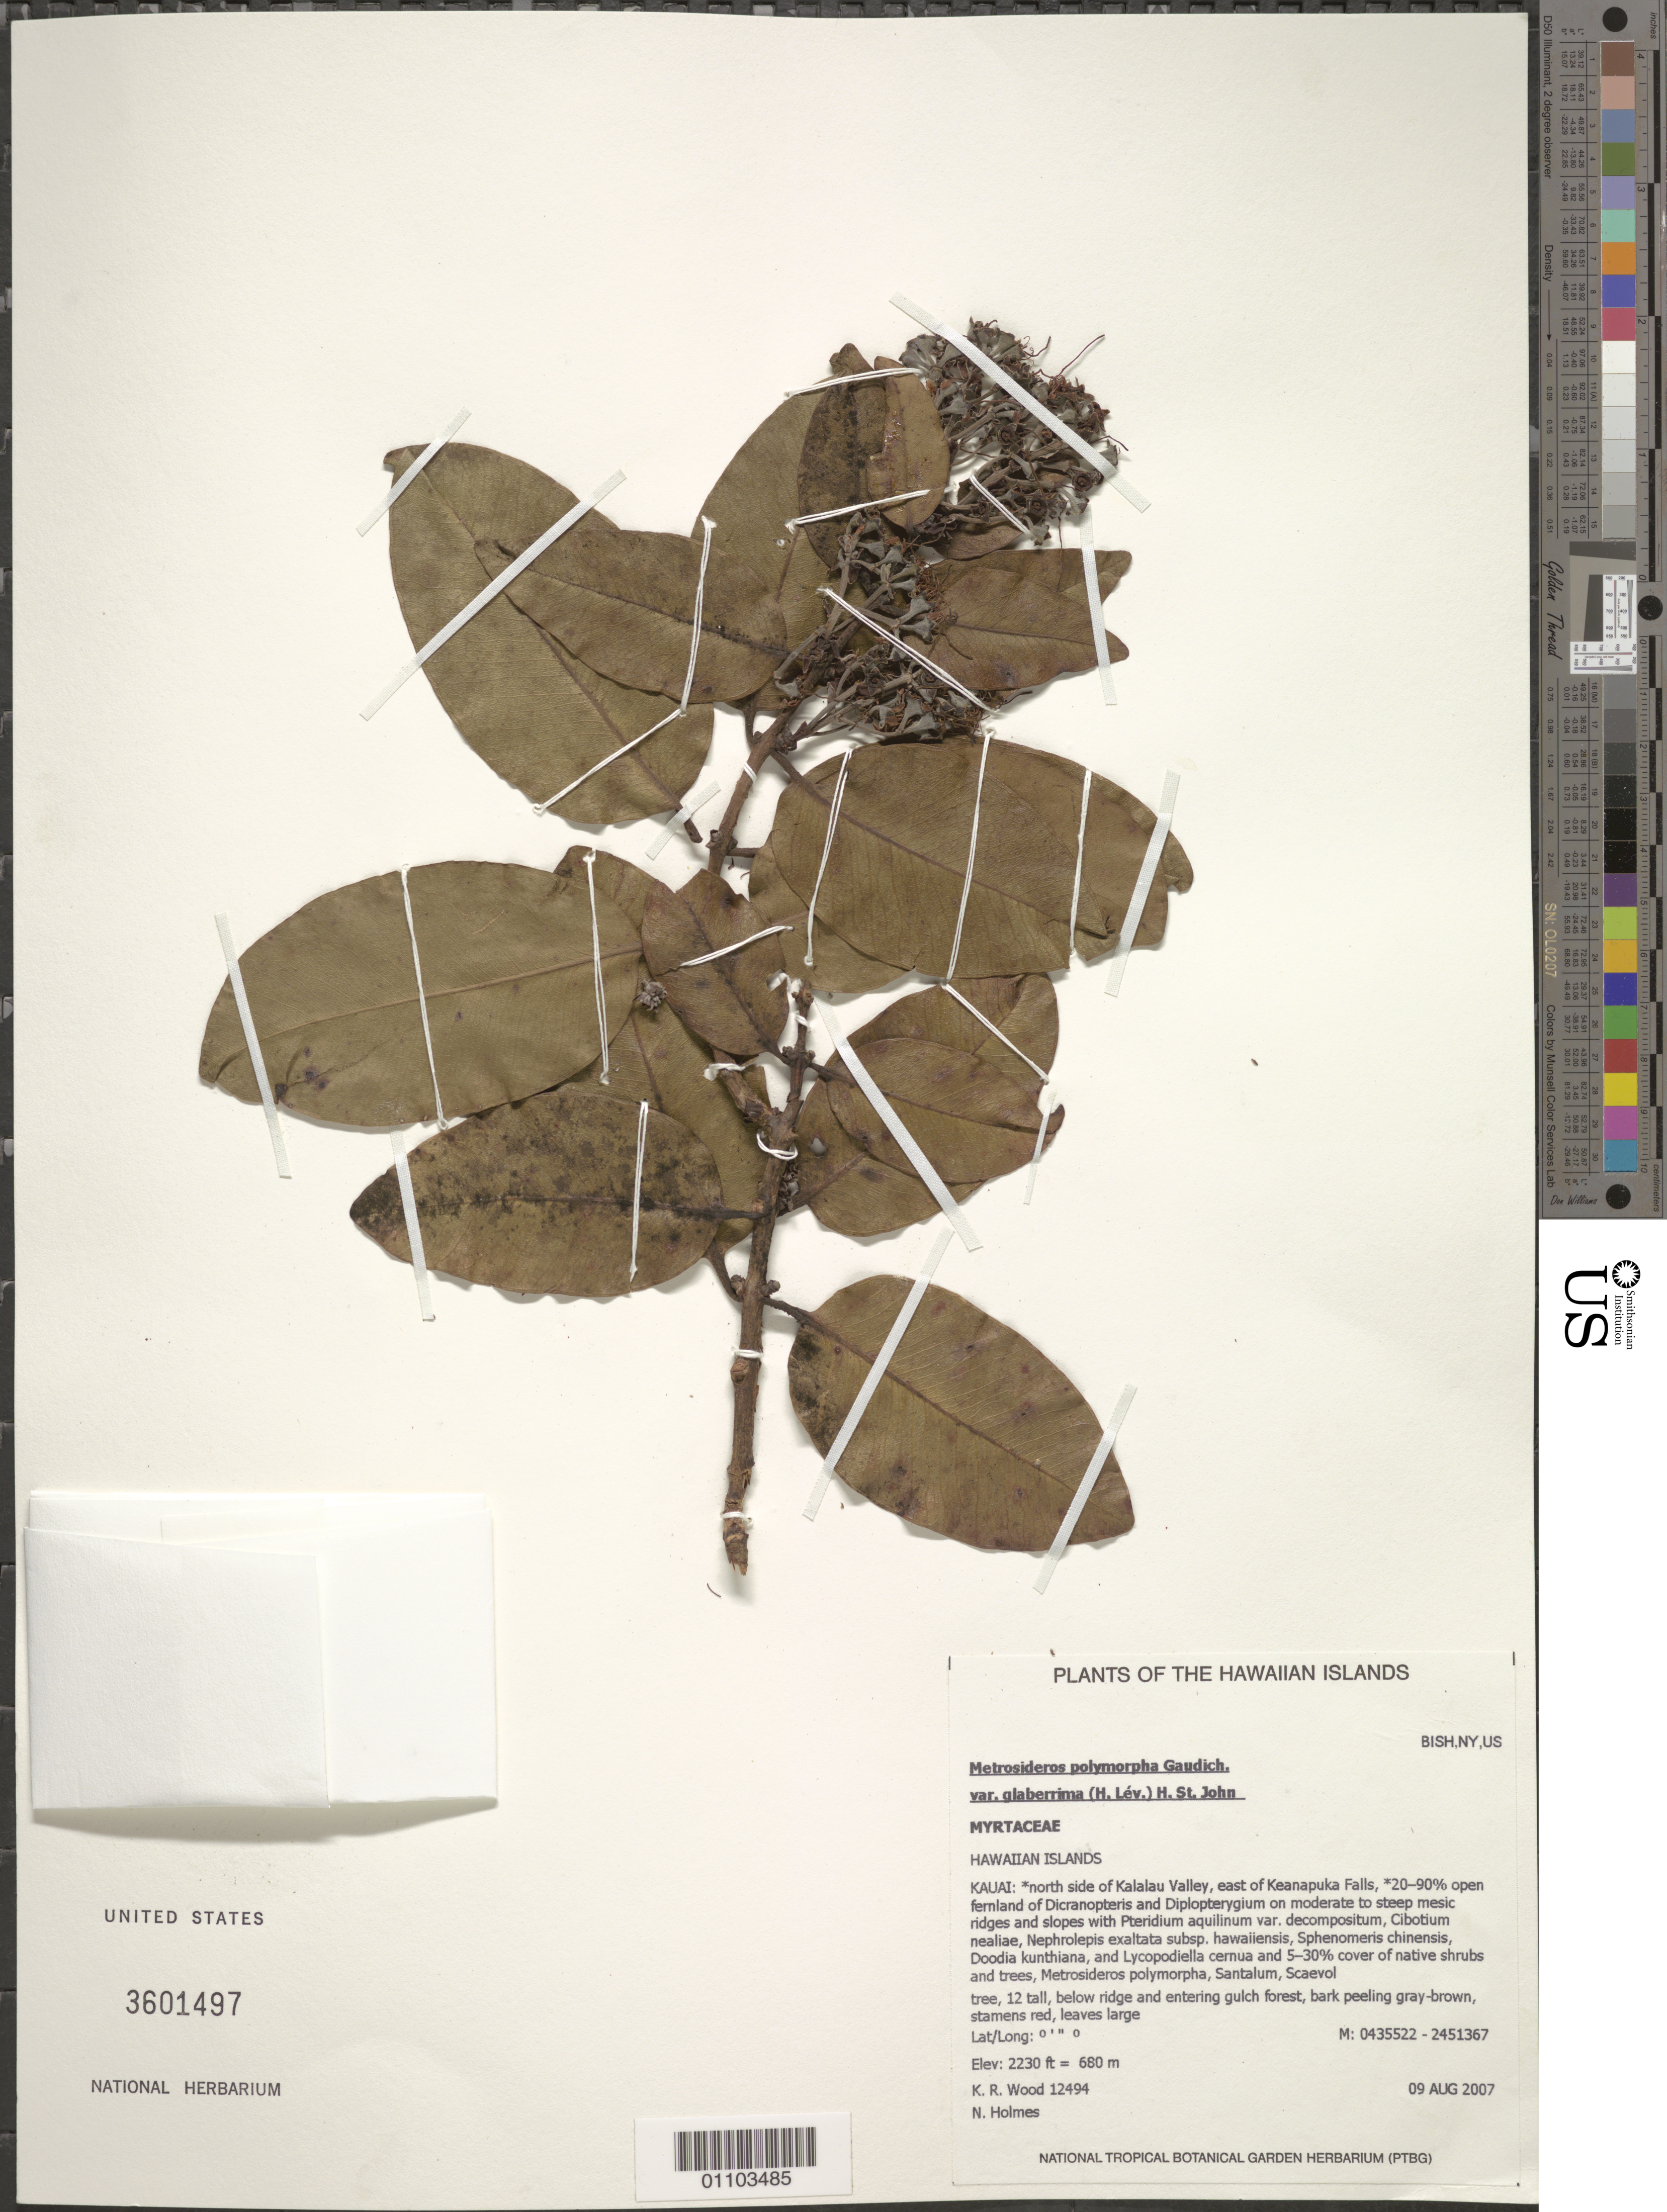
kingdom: Plantae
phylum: Tracheophyta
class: Magnoliopsida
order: Myrtales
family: Myrtaceae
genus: Metrosideros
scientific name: Metrosideros polymorpha var. glaberrima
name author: (H. Lév.) H. St. John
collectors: K. R. Wood & N. Holmes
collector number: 12494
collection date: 2007-08-09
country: United States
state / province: Hawaii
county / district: Kaui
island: Kaua'i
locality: North side of Kalalau Valley, east of Keanapuka Falls.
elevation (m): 680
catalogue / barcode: US 3601497